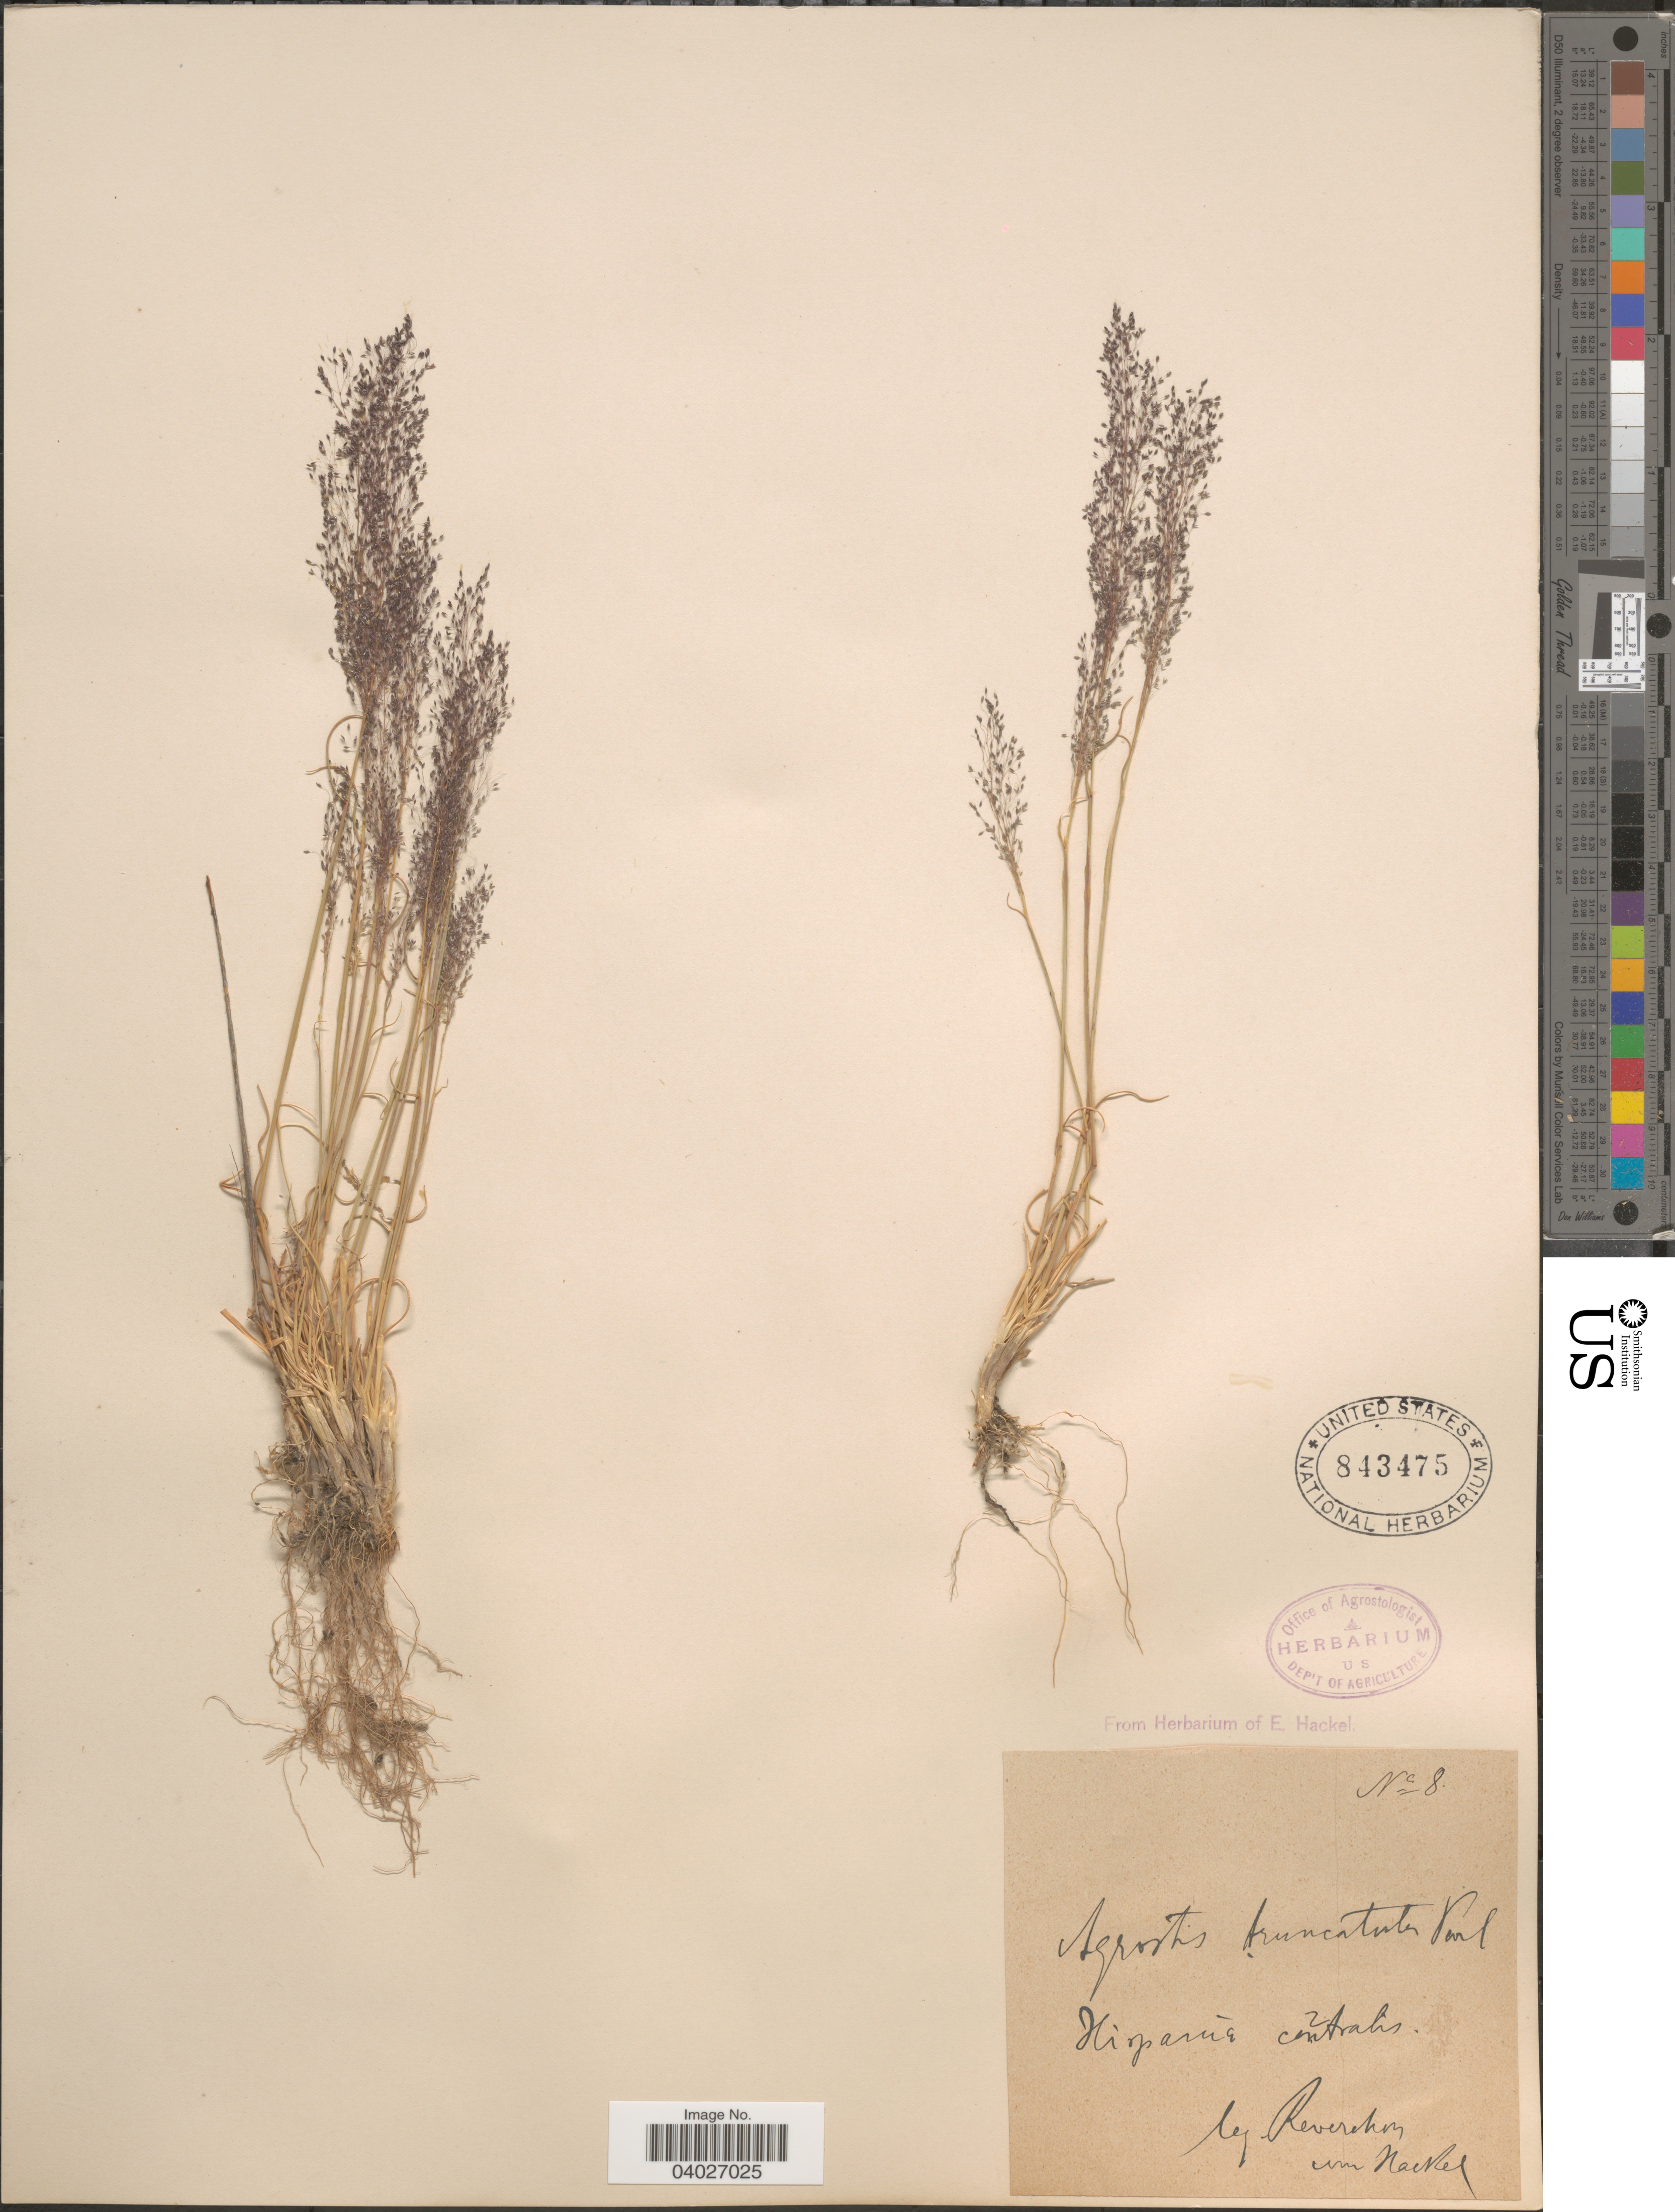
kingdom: Plantae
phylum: Tracheophyta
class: Liliopsida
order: Poales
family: Poaceae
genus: Agrostula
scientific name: Agrostula truncatula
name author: (Parl.) P.M. Peterson et al.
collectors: -. Reverchon & E. Hackel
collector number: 8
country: Spain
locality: Hispanìa centralis.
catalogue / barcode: US 843475